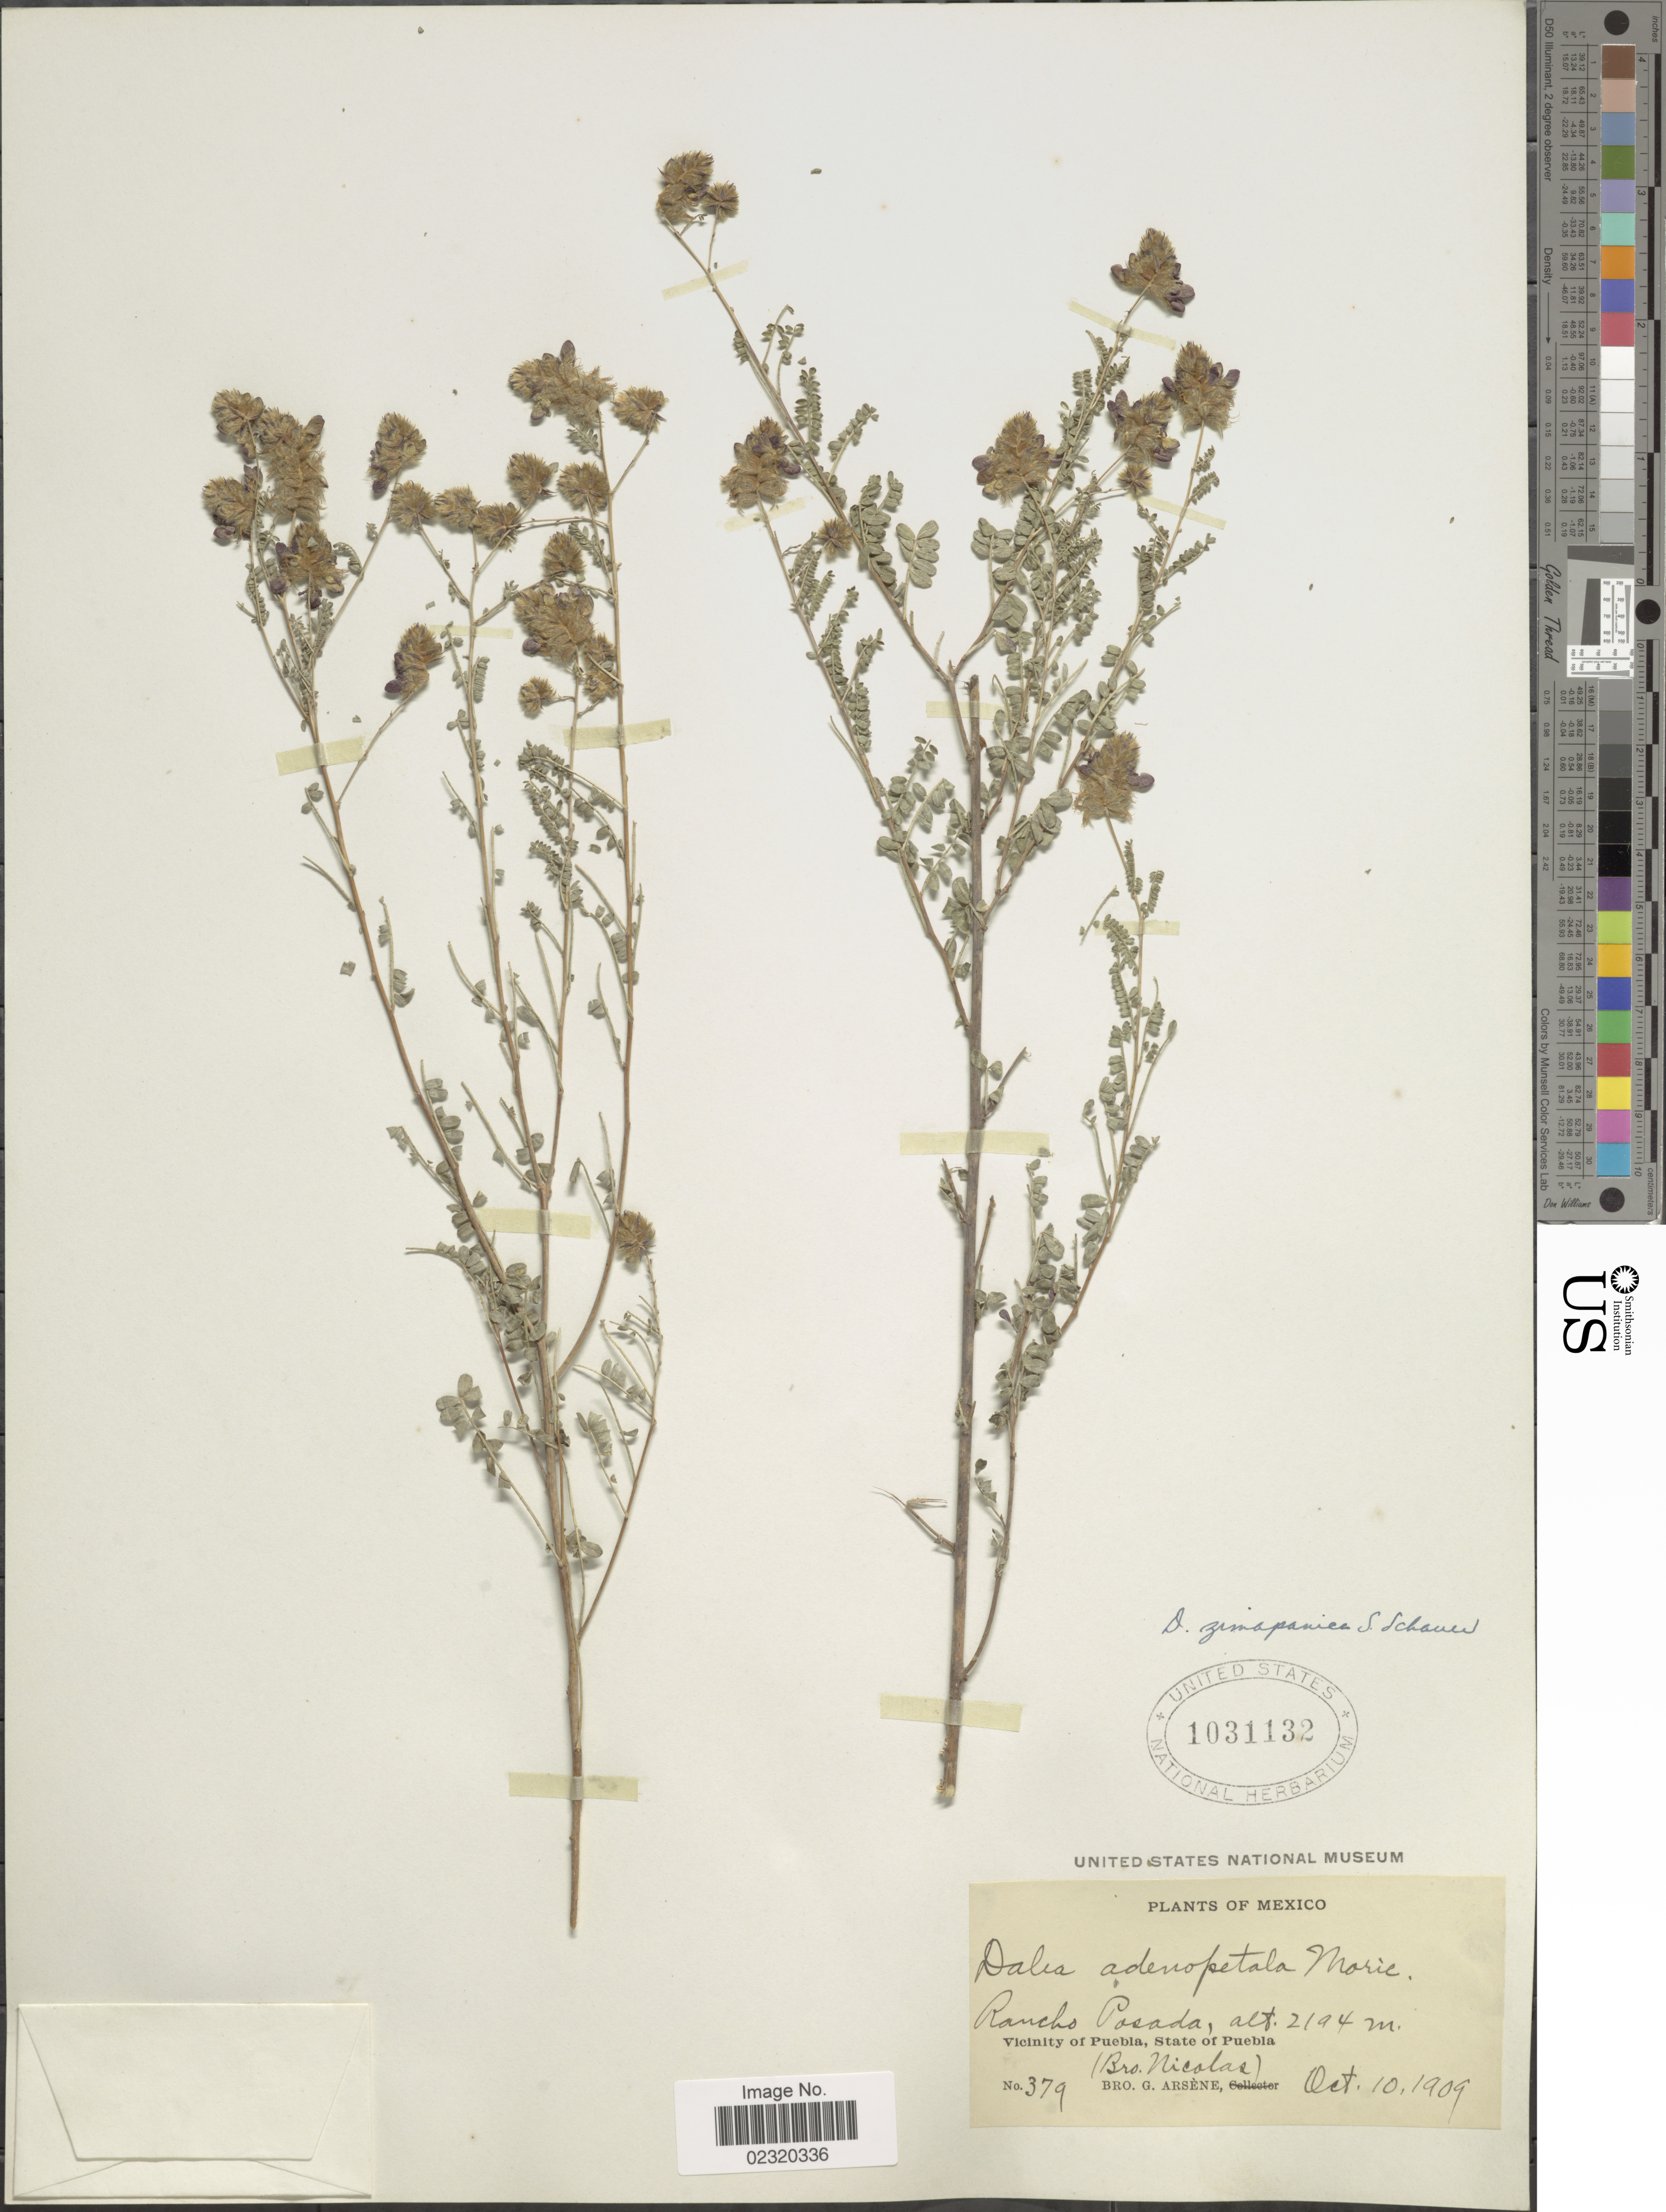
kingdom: Plantae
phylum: Tracheophyta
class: Magnoliopsida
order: Fabales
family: Fabaceae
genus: Dalea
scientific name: Dalea zimapanica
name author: S. Schauer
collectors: Bro. Nicolas & Bro. G. Arsène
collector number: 379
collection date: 1909-10-10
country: Mexico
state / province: Puebla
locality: Rancho Posada, Vicinity of Puebla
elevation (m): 2194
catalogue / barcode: US 1031132